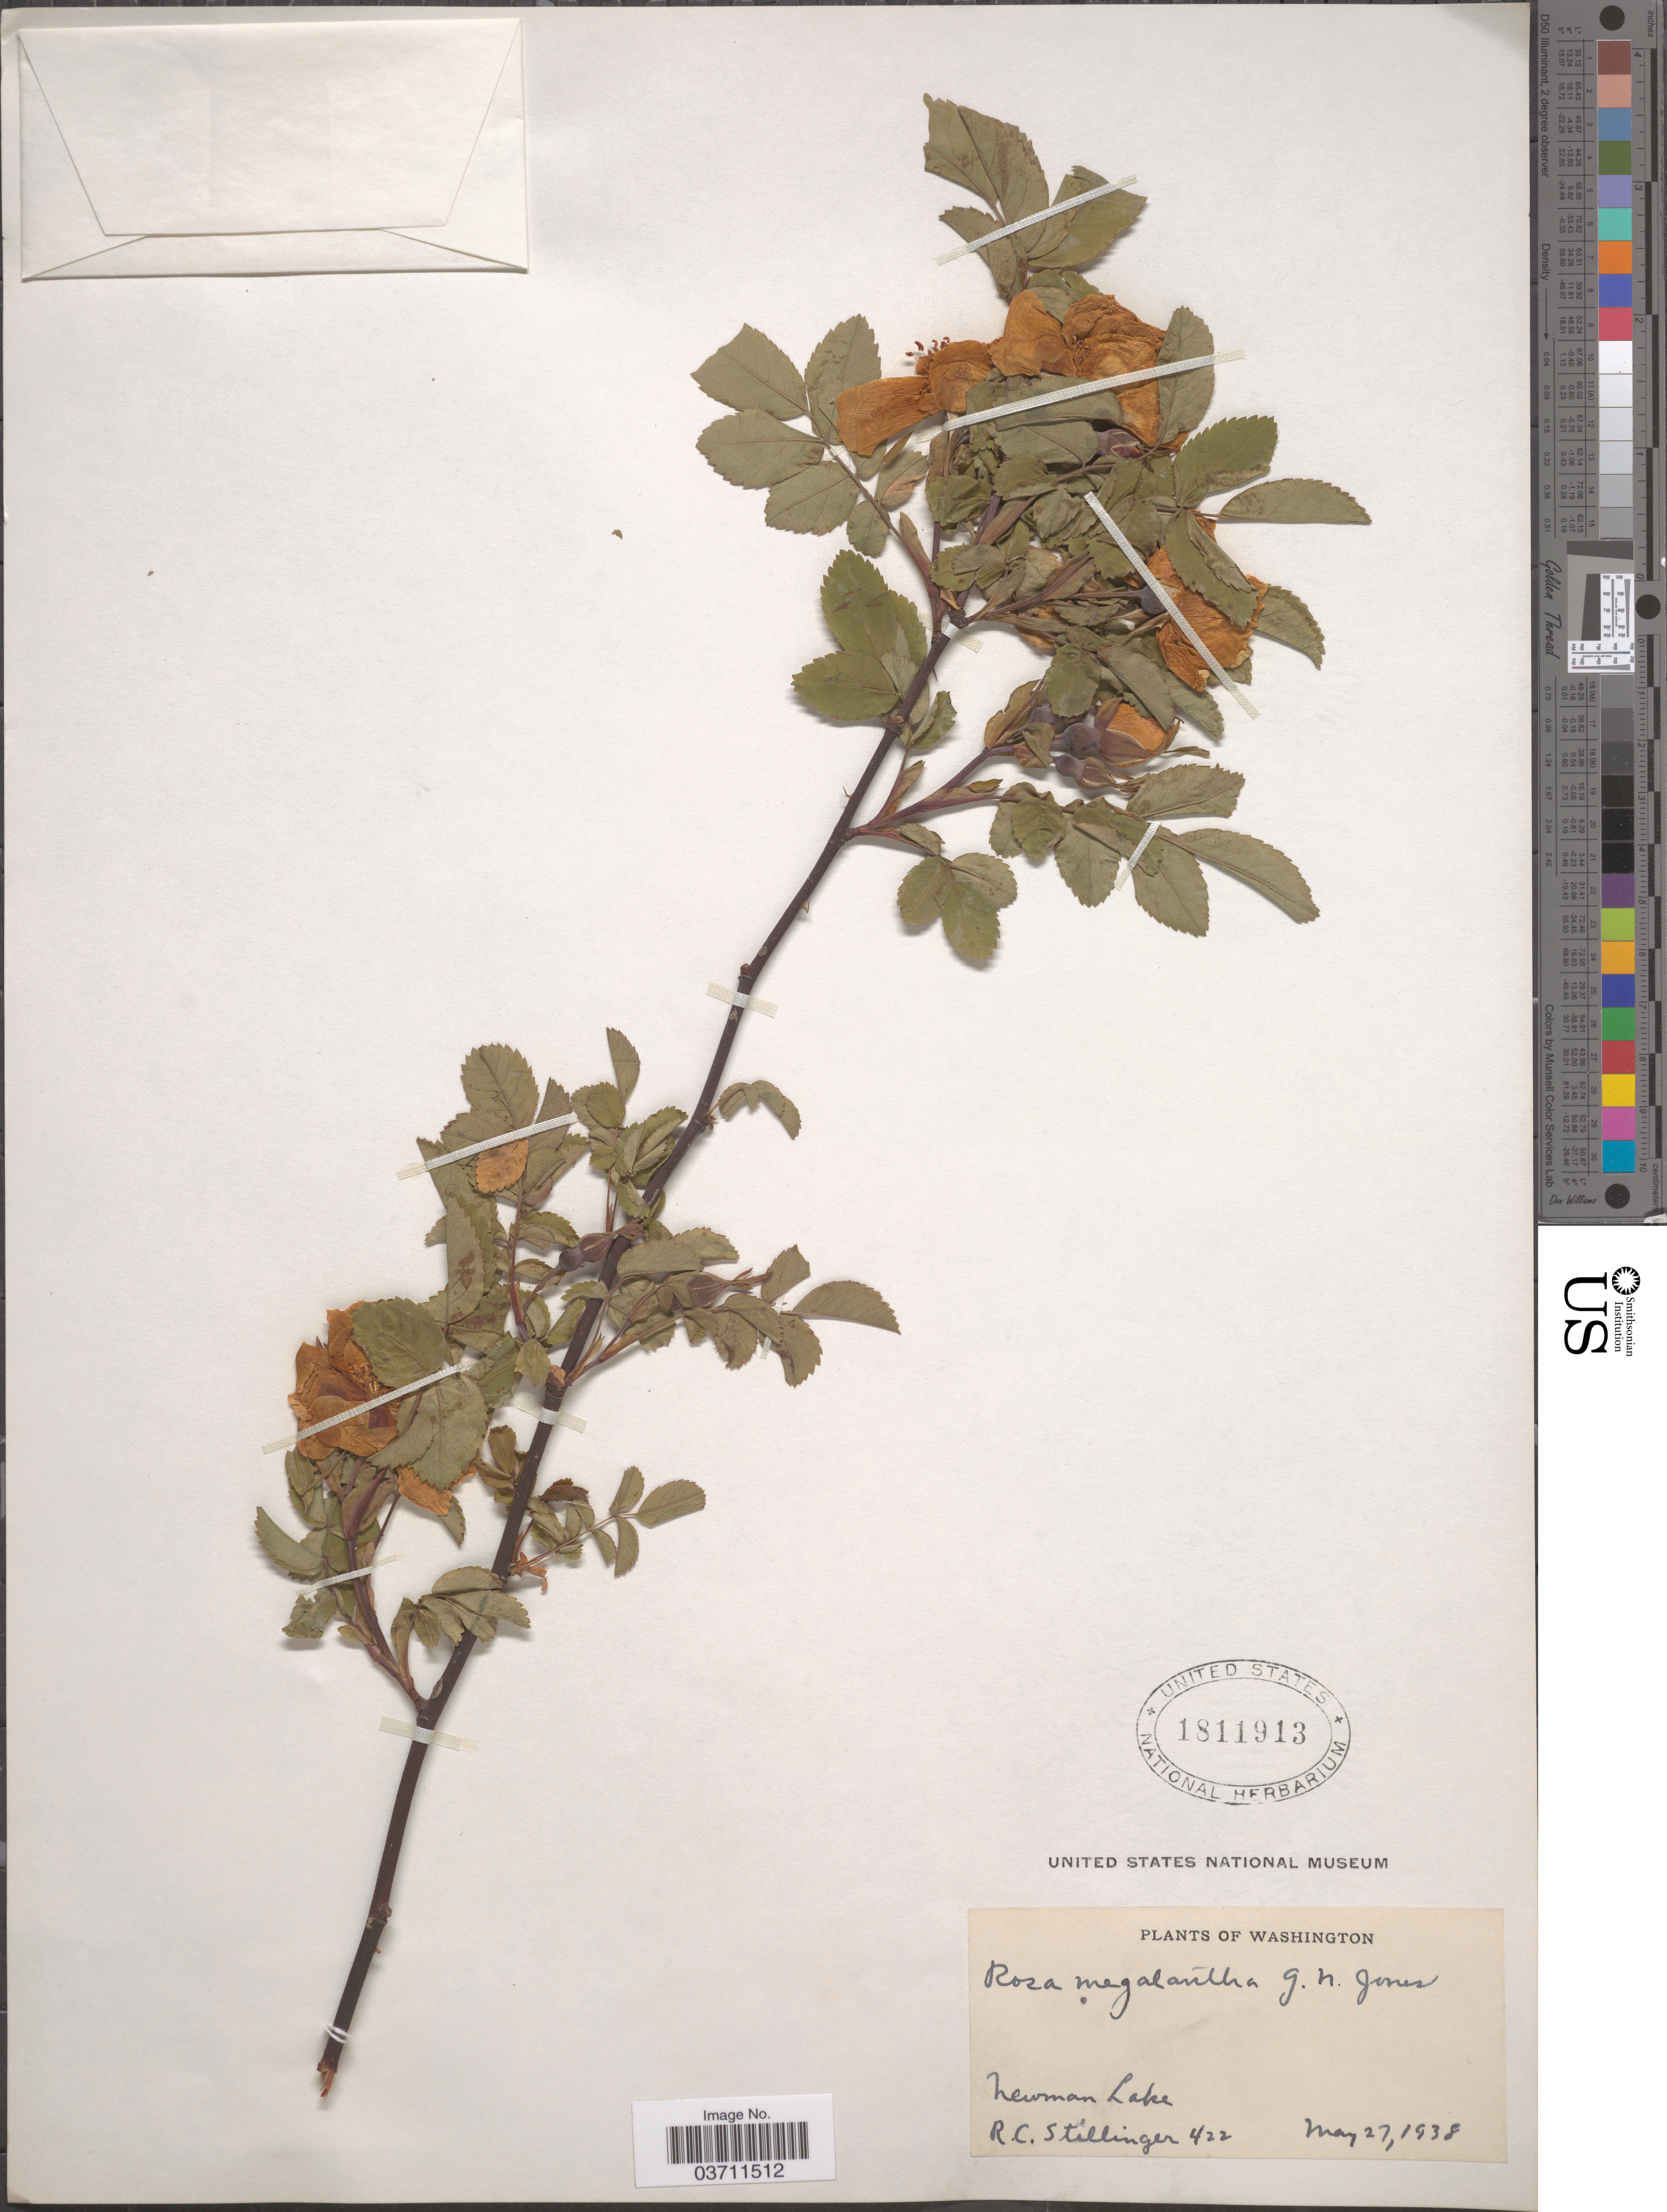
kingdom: Plantae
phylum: Tracheophyta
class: Magnoliopsida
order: Rosales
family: Rosaceae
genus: Rosa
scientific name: Rosa megalantha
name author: G.N. Jones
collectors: R. Stillinger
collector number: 422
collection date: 1938-05-27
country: United States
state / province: Washington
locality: Newman Lake.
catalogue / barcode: US 1811913